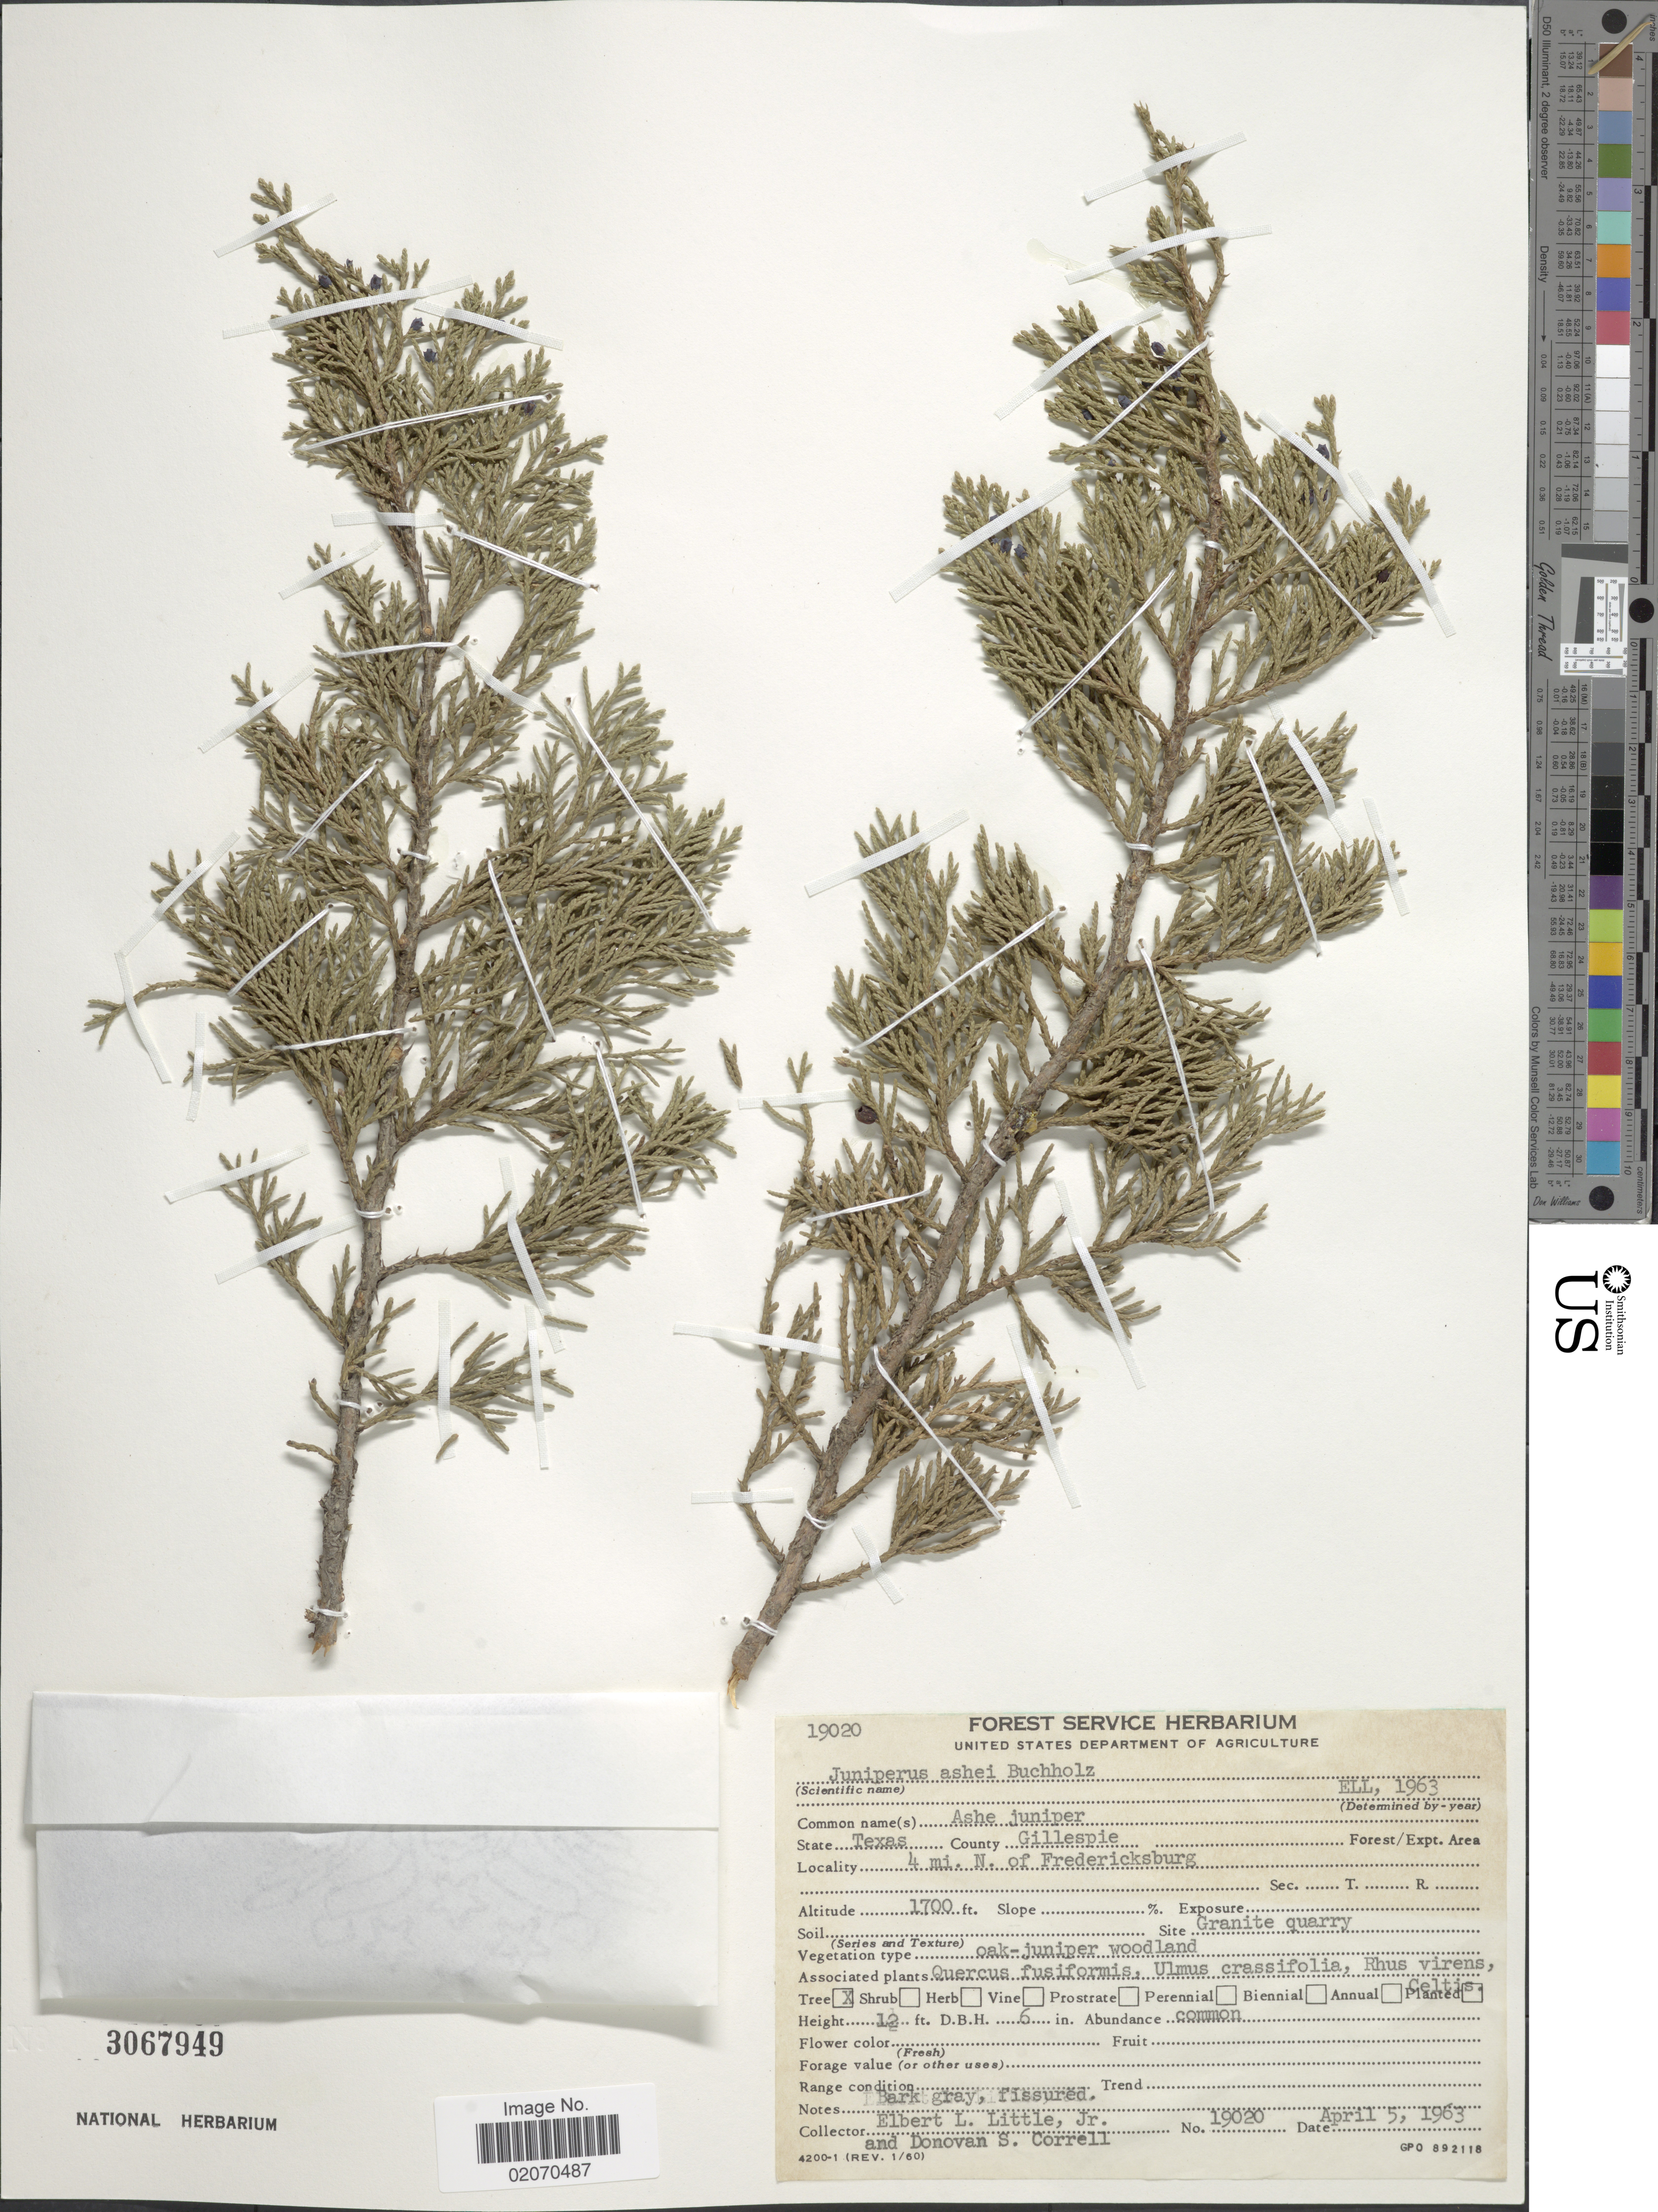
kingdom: Plantae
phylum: Tracheophyta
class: Pinopsida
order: Pinales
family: Cupressaceae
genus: Juniperus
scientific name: Juniperus ashei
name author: J. Buchholz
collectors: E. L. Little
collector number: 19020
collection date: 1963-04-05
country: United States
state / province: Texas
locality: County Gillespie, 4 mi. N. of Fredericksburg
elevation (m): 518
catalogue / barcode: US 3067949